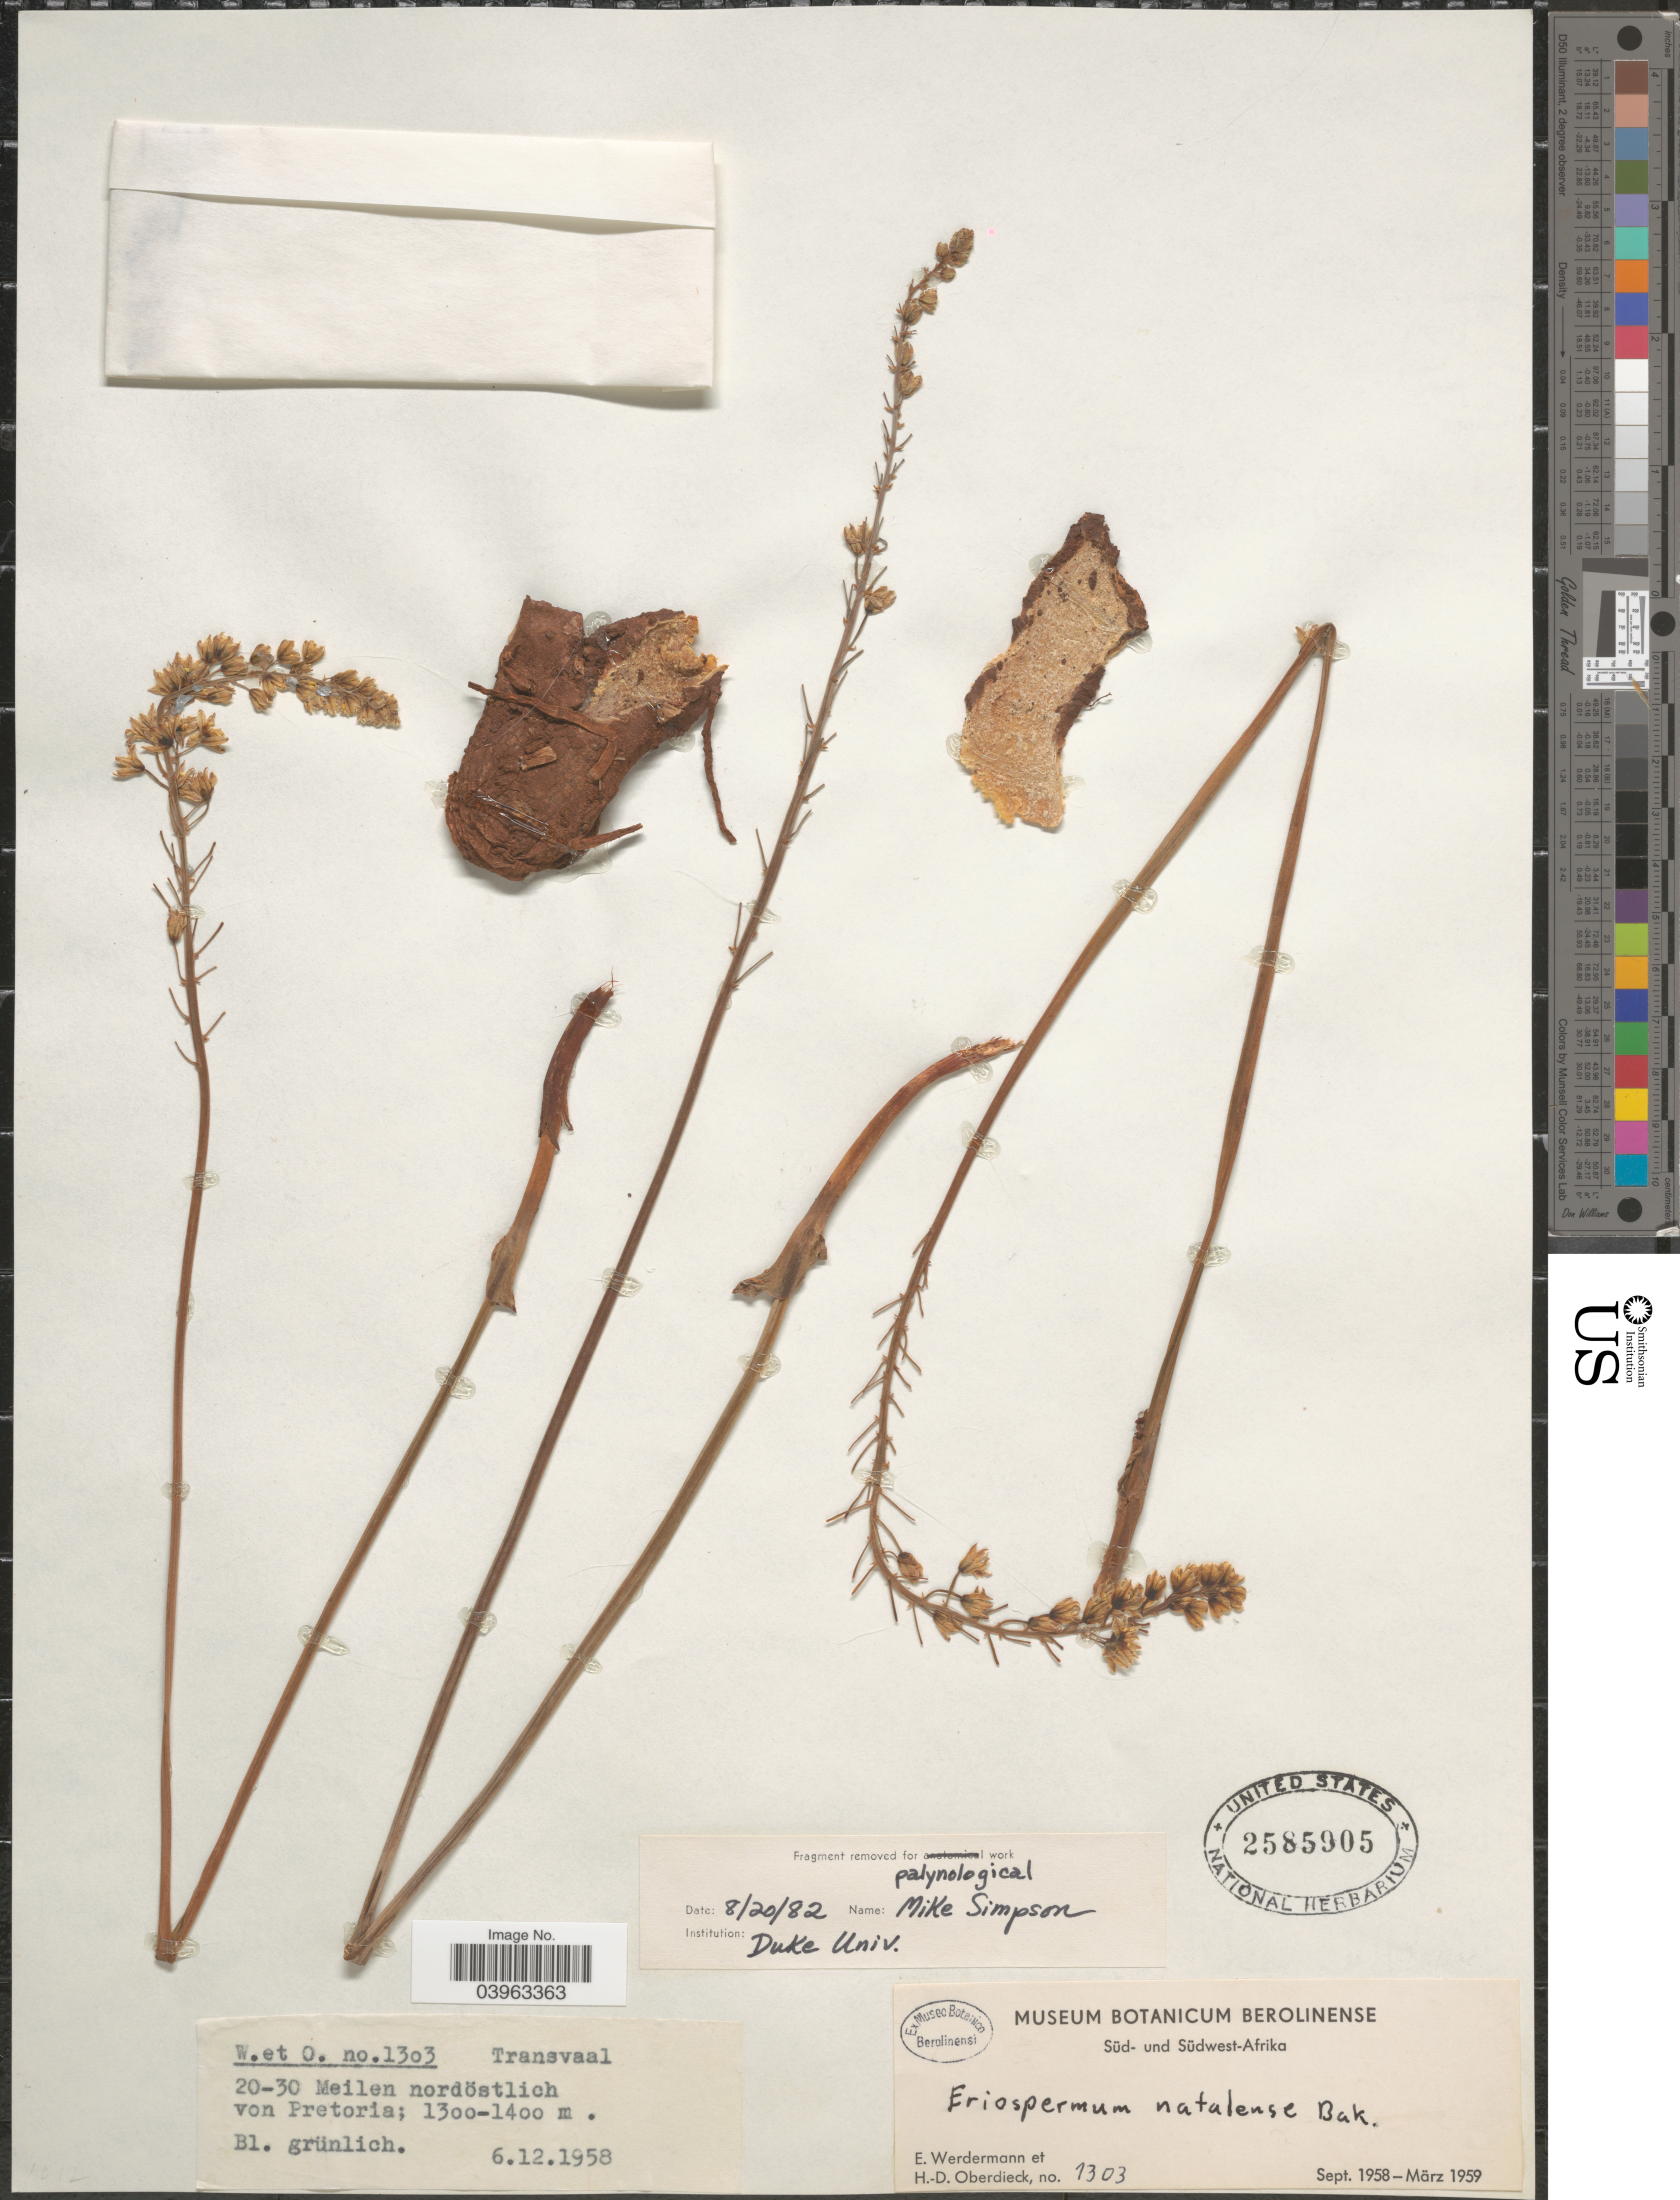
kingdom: Plantae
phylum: Tracheophyta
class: Liliopsida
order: Asparagales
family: Asparagaceae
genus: Eriospermum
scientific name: Eriospermum cooperi var. natalense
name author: (Baker) P.L. Perry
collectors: E. Werdermann & H. Oberdieck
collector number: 1303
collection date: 1958-12-06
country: Namibia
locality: Transvaal. 20-30 Meilen nordöstlich von Pretoria.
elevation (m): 1300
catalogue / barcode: US 2585905